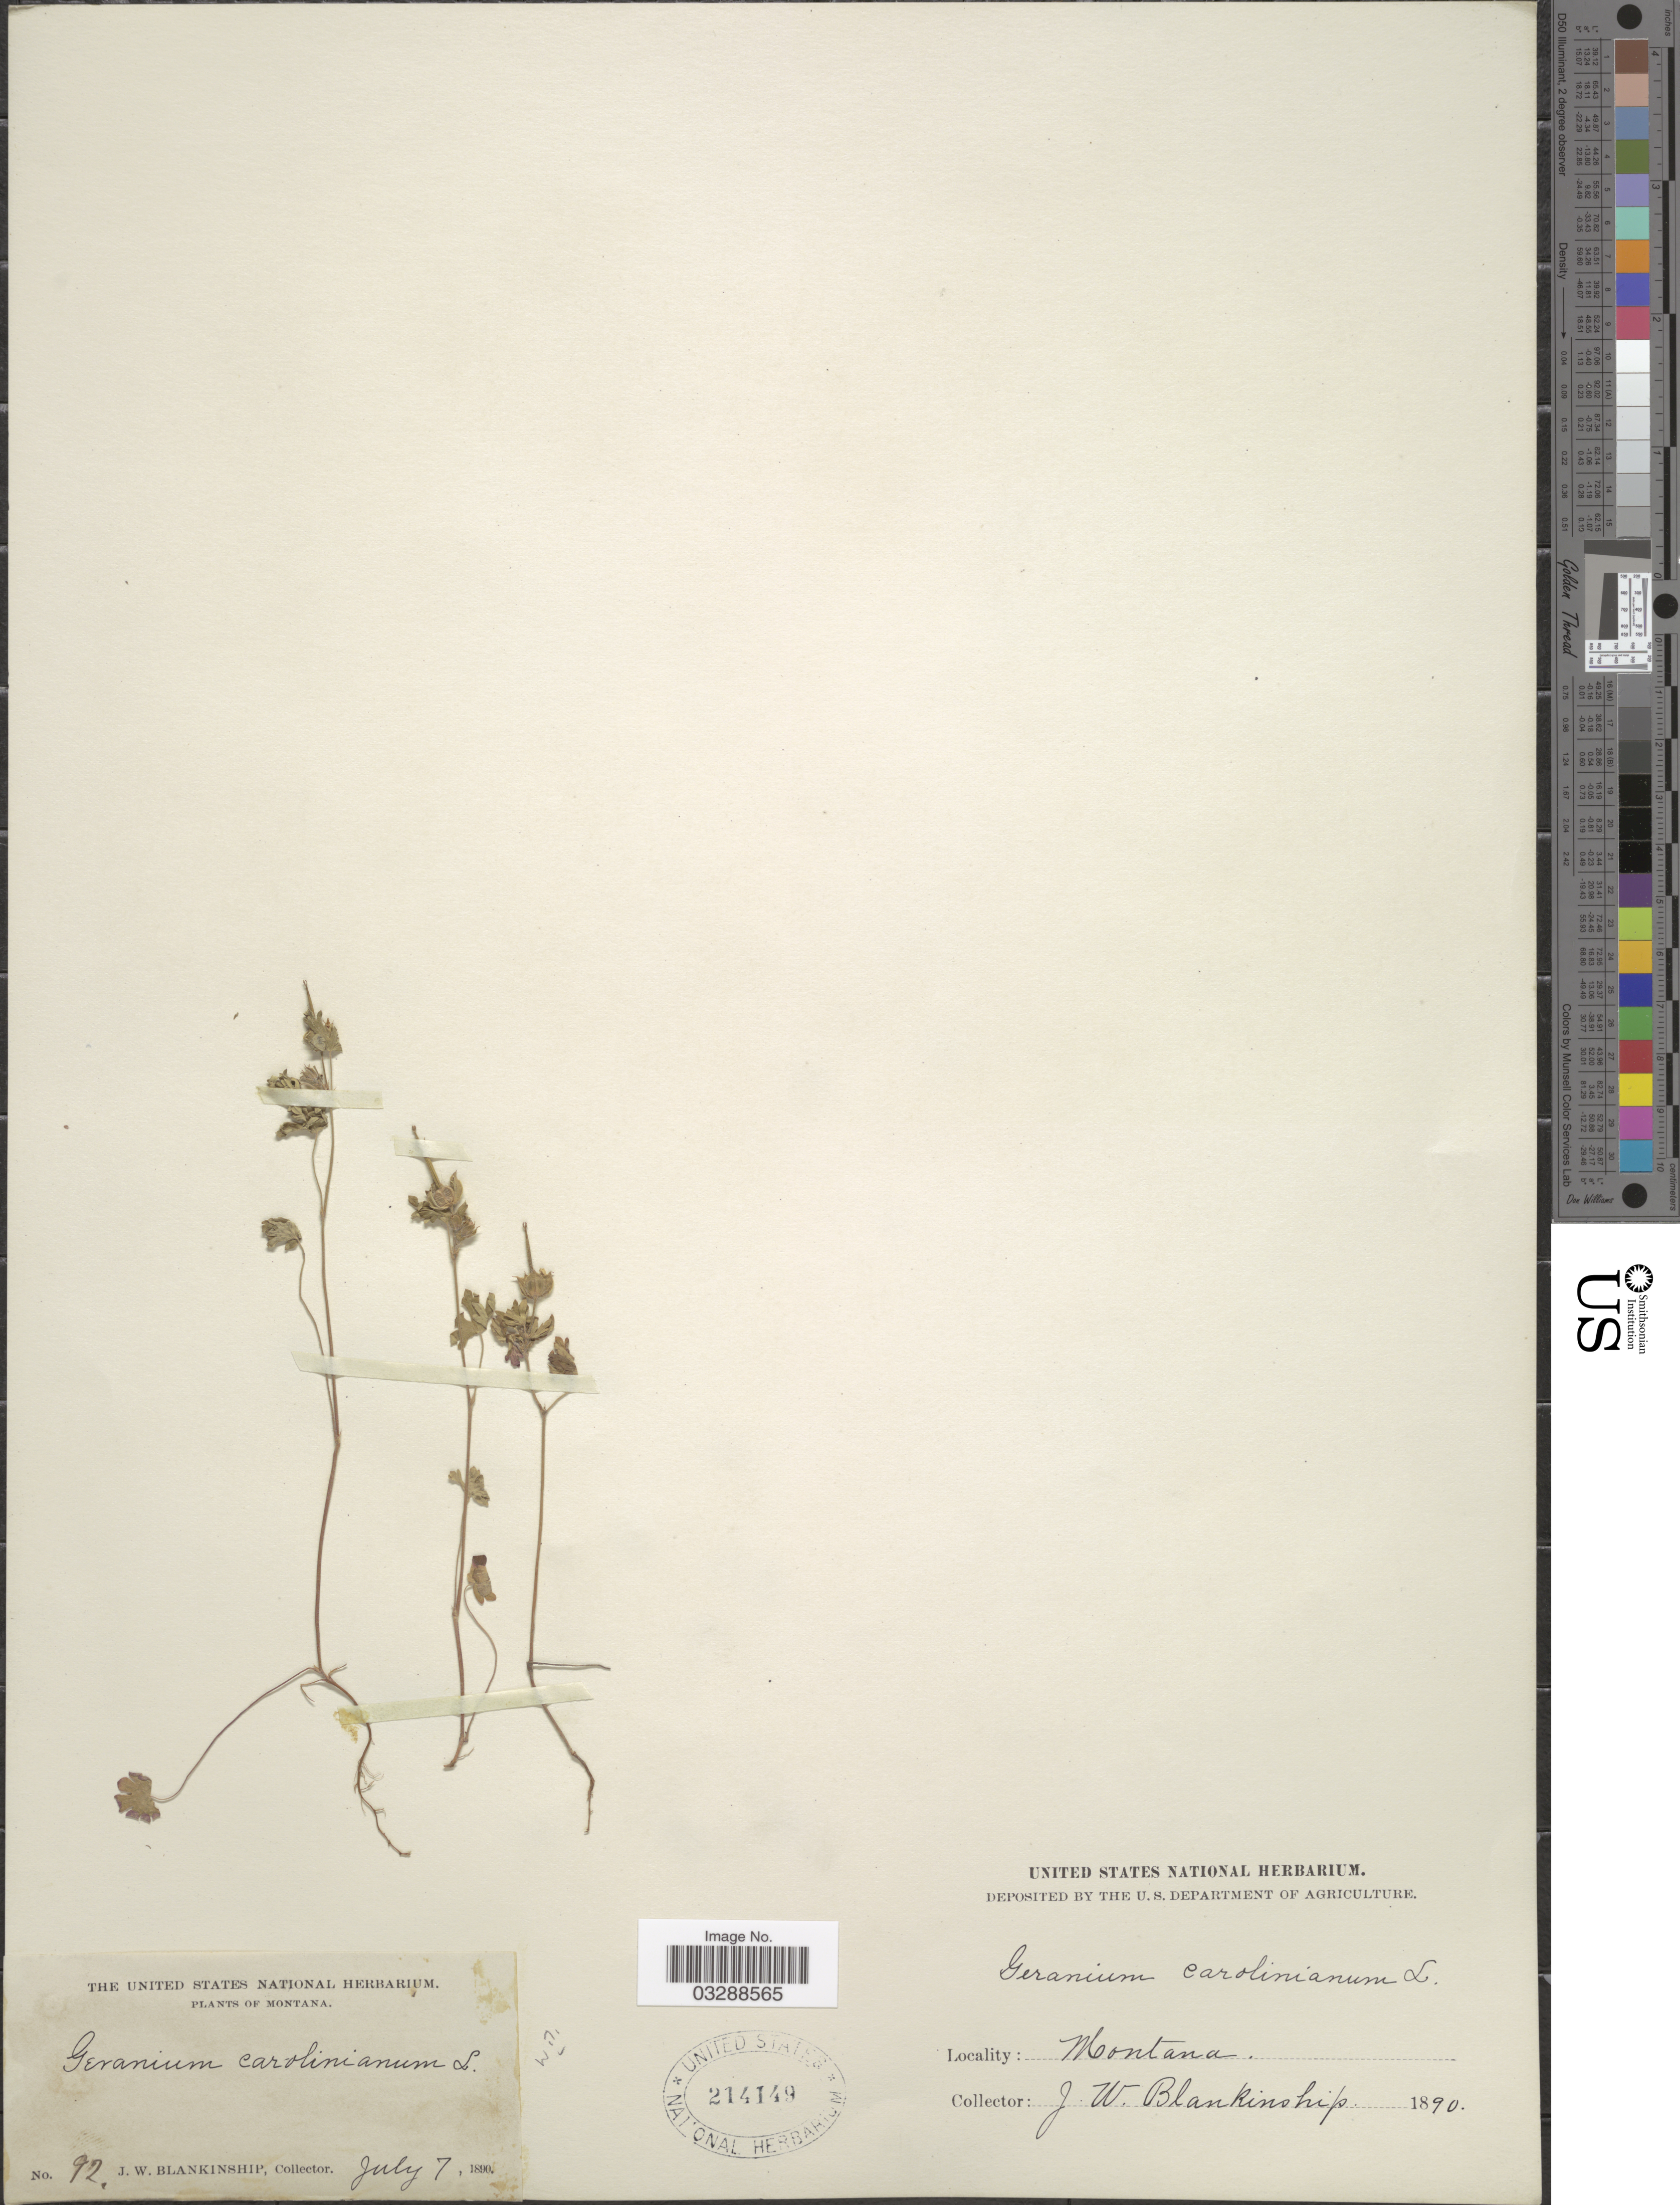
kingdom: Plantae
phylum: Tracheophyta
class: Magnoliopsida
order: Geraniales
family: Geraniaceae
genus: Geranium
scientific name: Geranium carolinianum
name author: L.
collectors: J. W. Blankinship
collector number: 92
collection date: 1890-07-07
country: United States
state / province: Montana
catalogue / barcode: US 214149